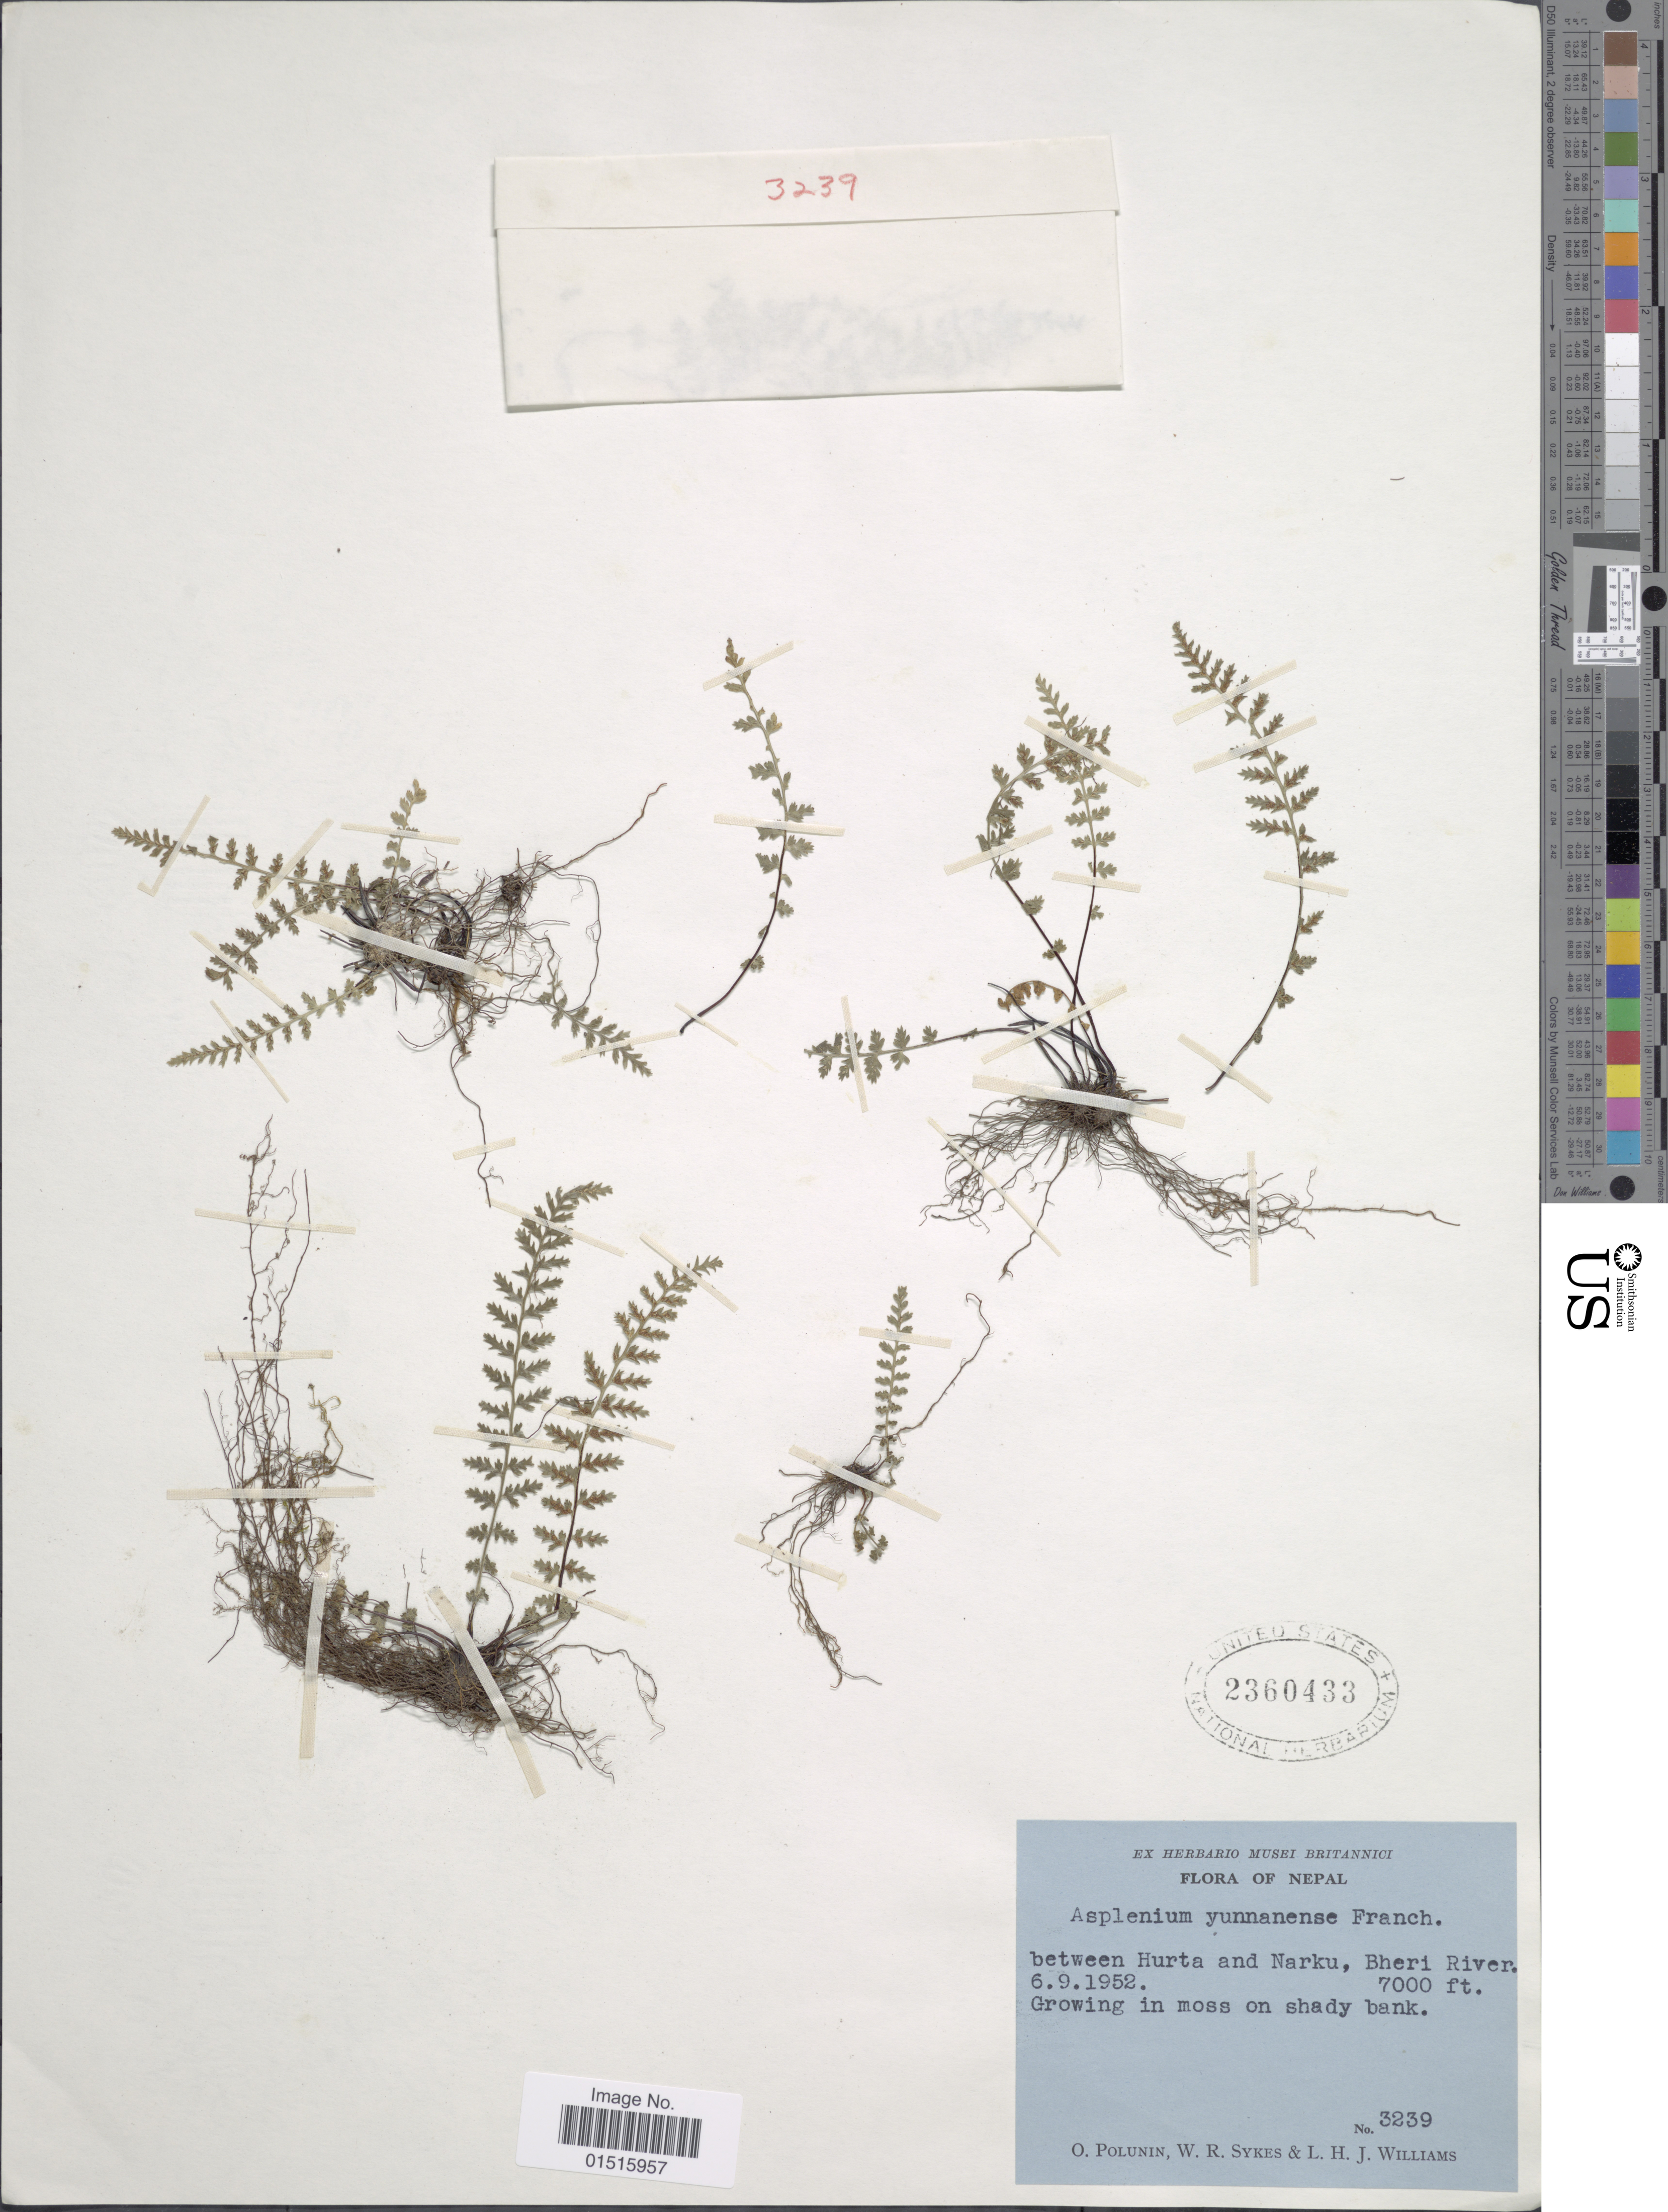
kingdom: Plantae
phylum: Tracheophyta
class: Polypodiopsida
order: Polypodiales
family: Aspleniaceae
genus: Asplenium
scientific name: Asplenium yunnanense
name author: (Franch.) Ching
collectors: O. V. Polunin, W. R. Sykes & L. H. J. Williams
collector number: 3239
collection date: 1952-09-06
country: Nepal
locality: Between Hurta and Narku, Bheri river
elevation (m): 2134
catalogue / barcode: US 2360433